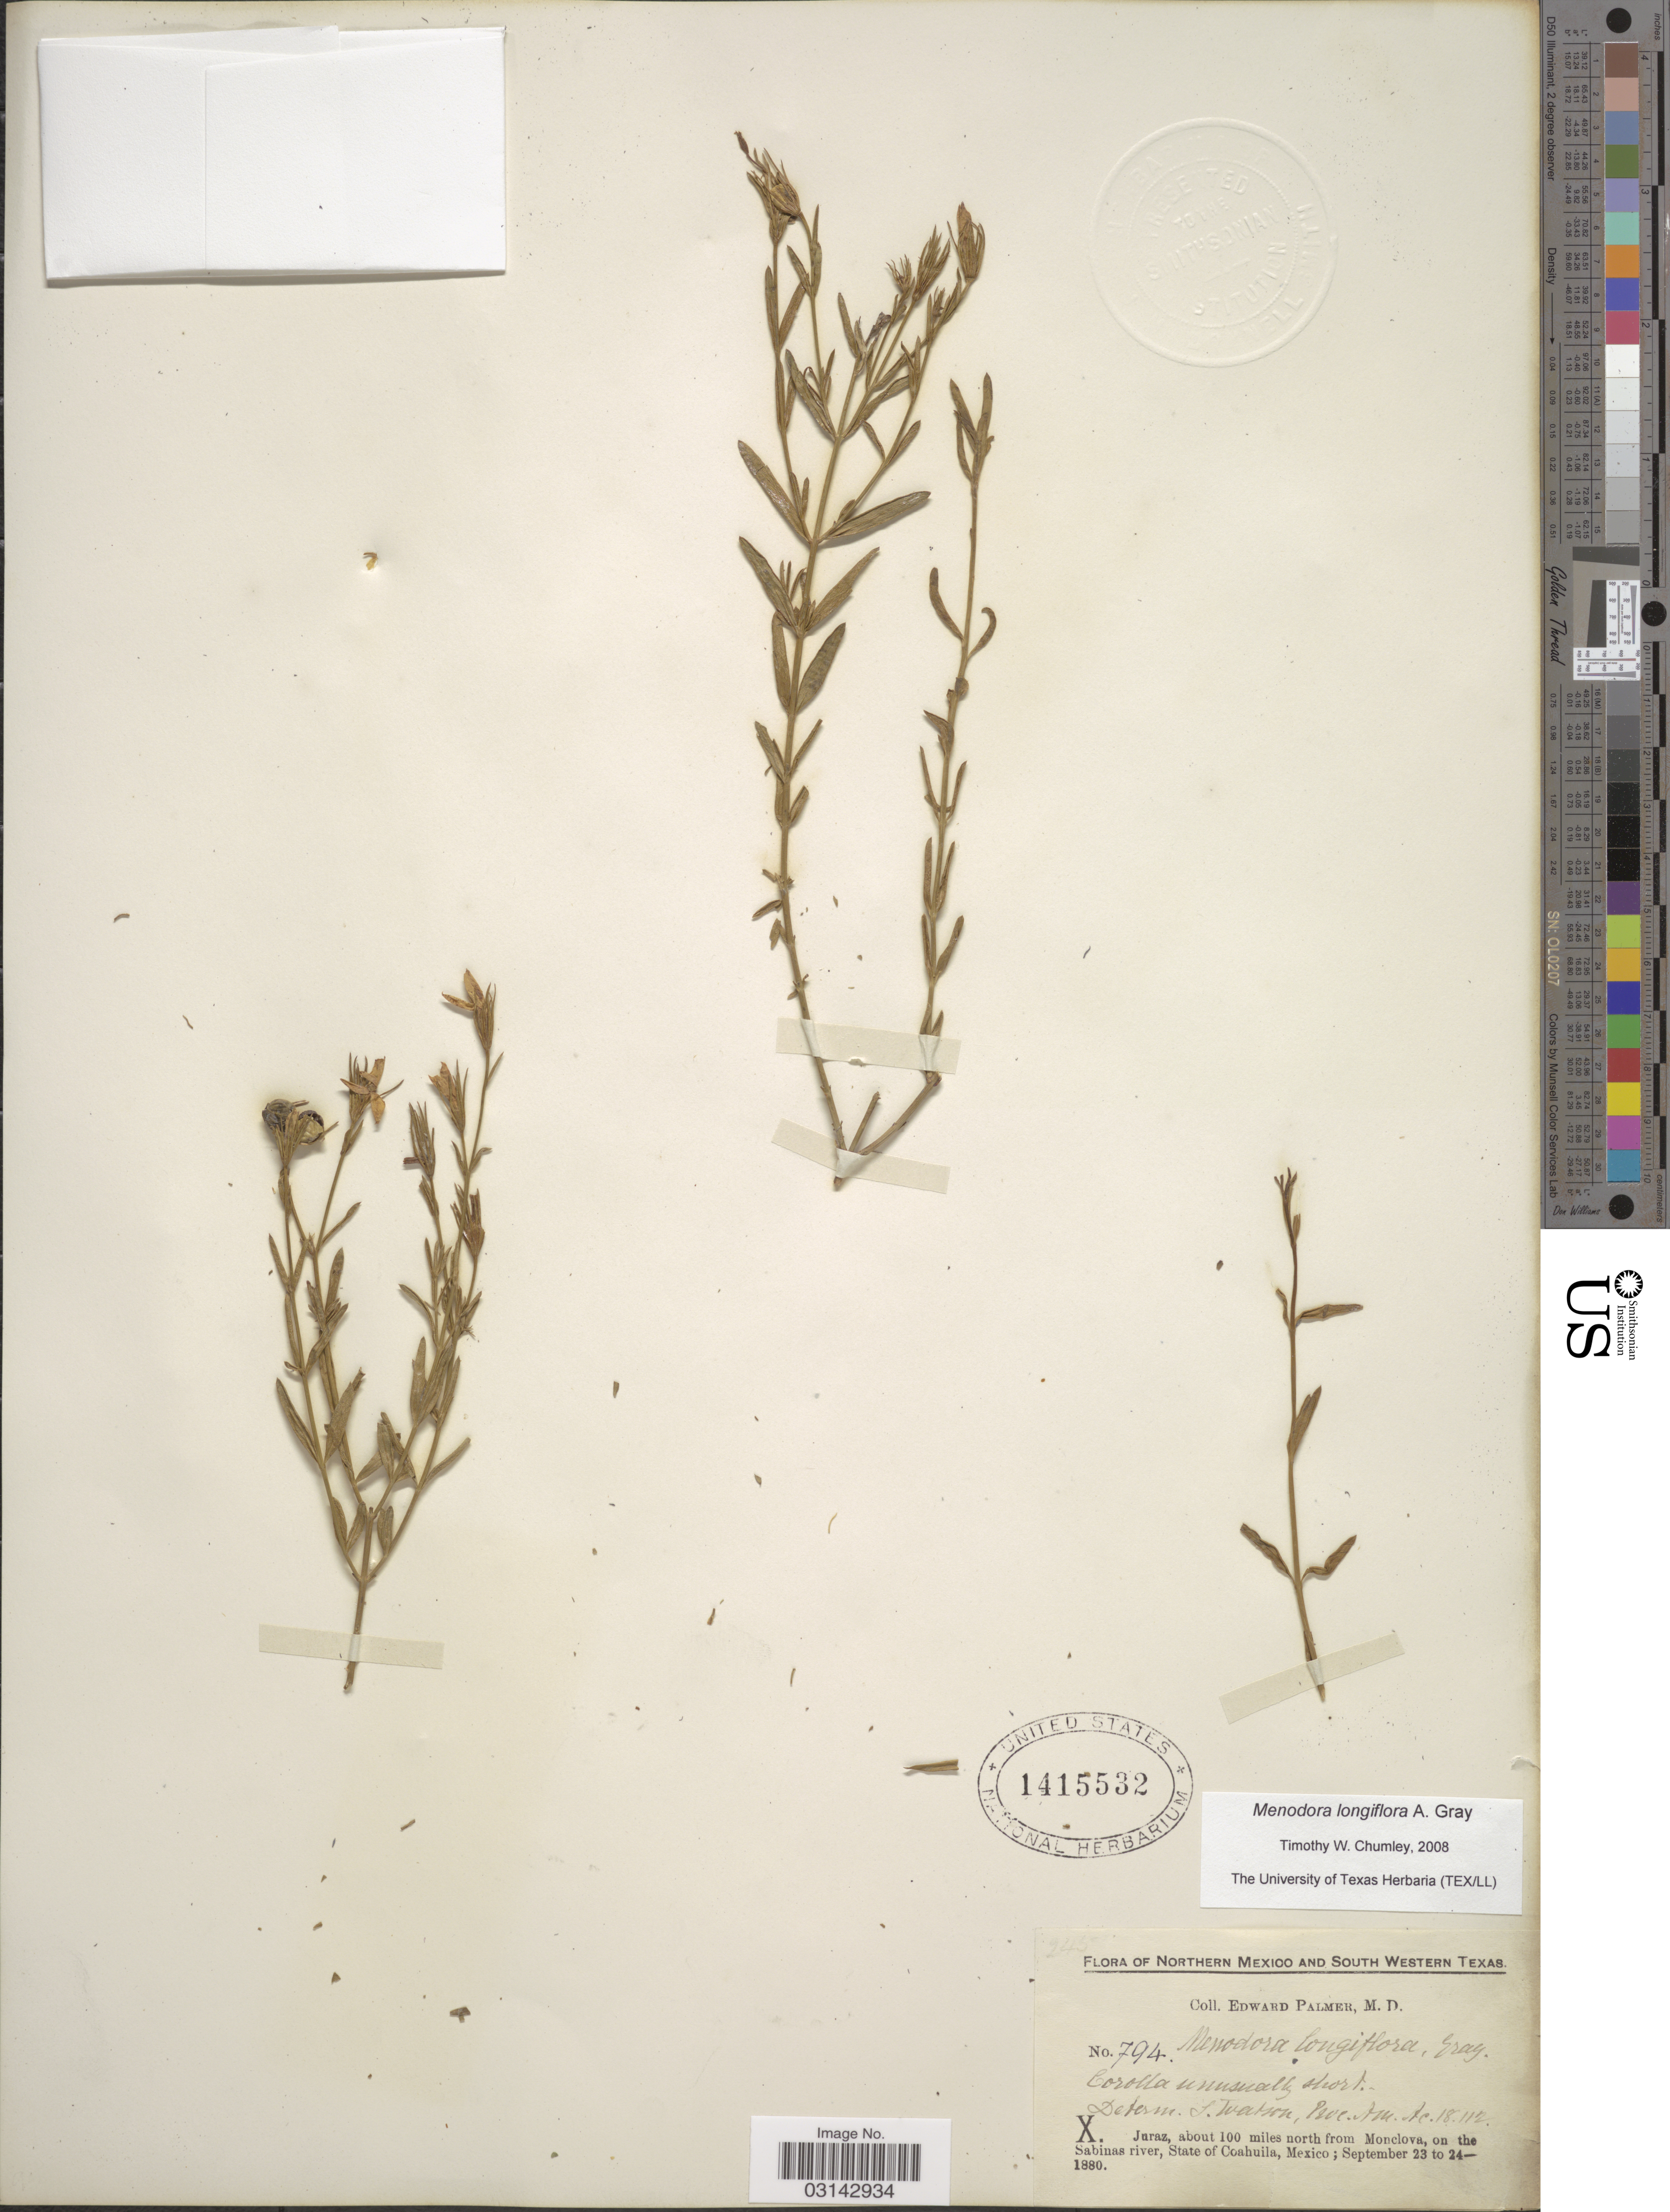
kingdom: Plantae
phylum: Tracheophyta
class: Magnoliopsida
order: Lamiales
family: Oleaceae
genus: Menodora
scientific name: Menodora longiflora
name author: A. Gray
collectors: E. Palmer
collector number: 794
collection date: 1880-09-23/1880-09-24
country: Mexico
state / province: Coahuila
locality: Northern Mexico. Juraz, about 100 miles north from Monclova, on the Sabinas river.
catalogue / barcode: US 1415532